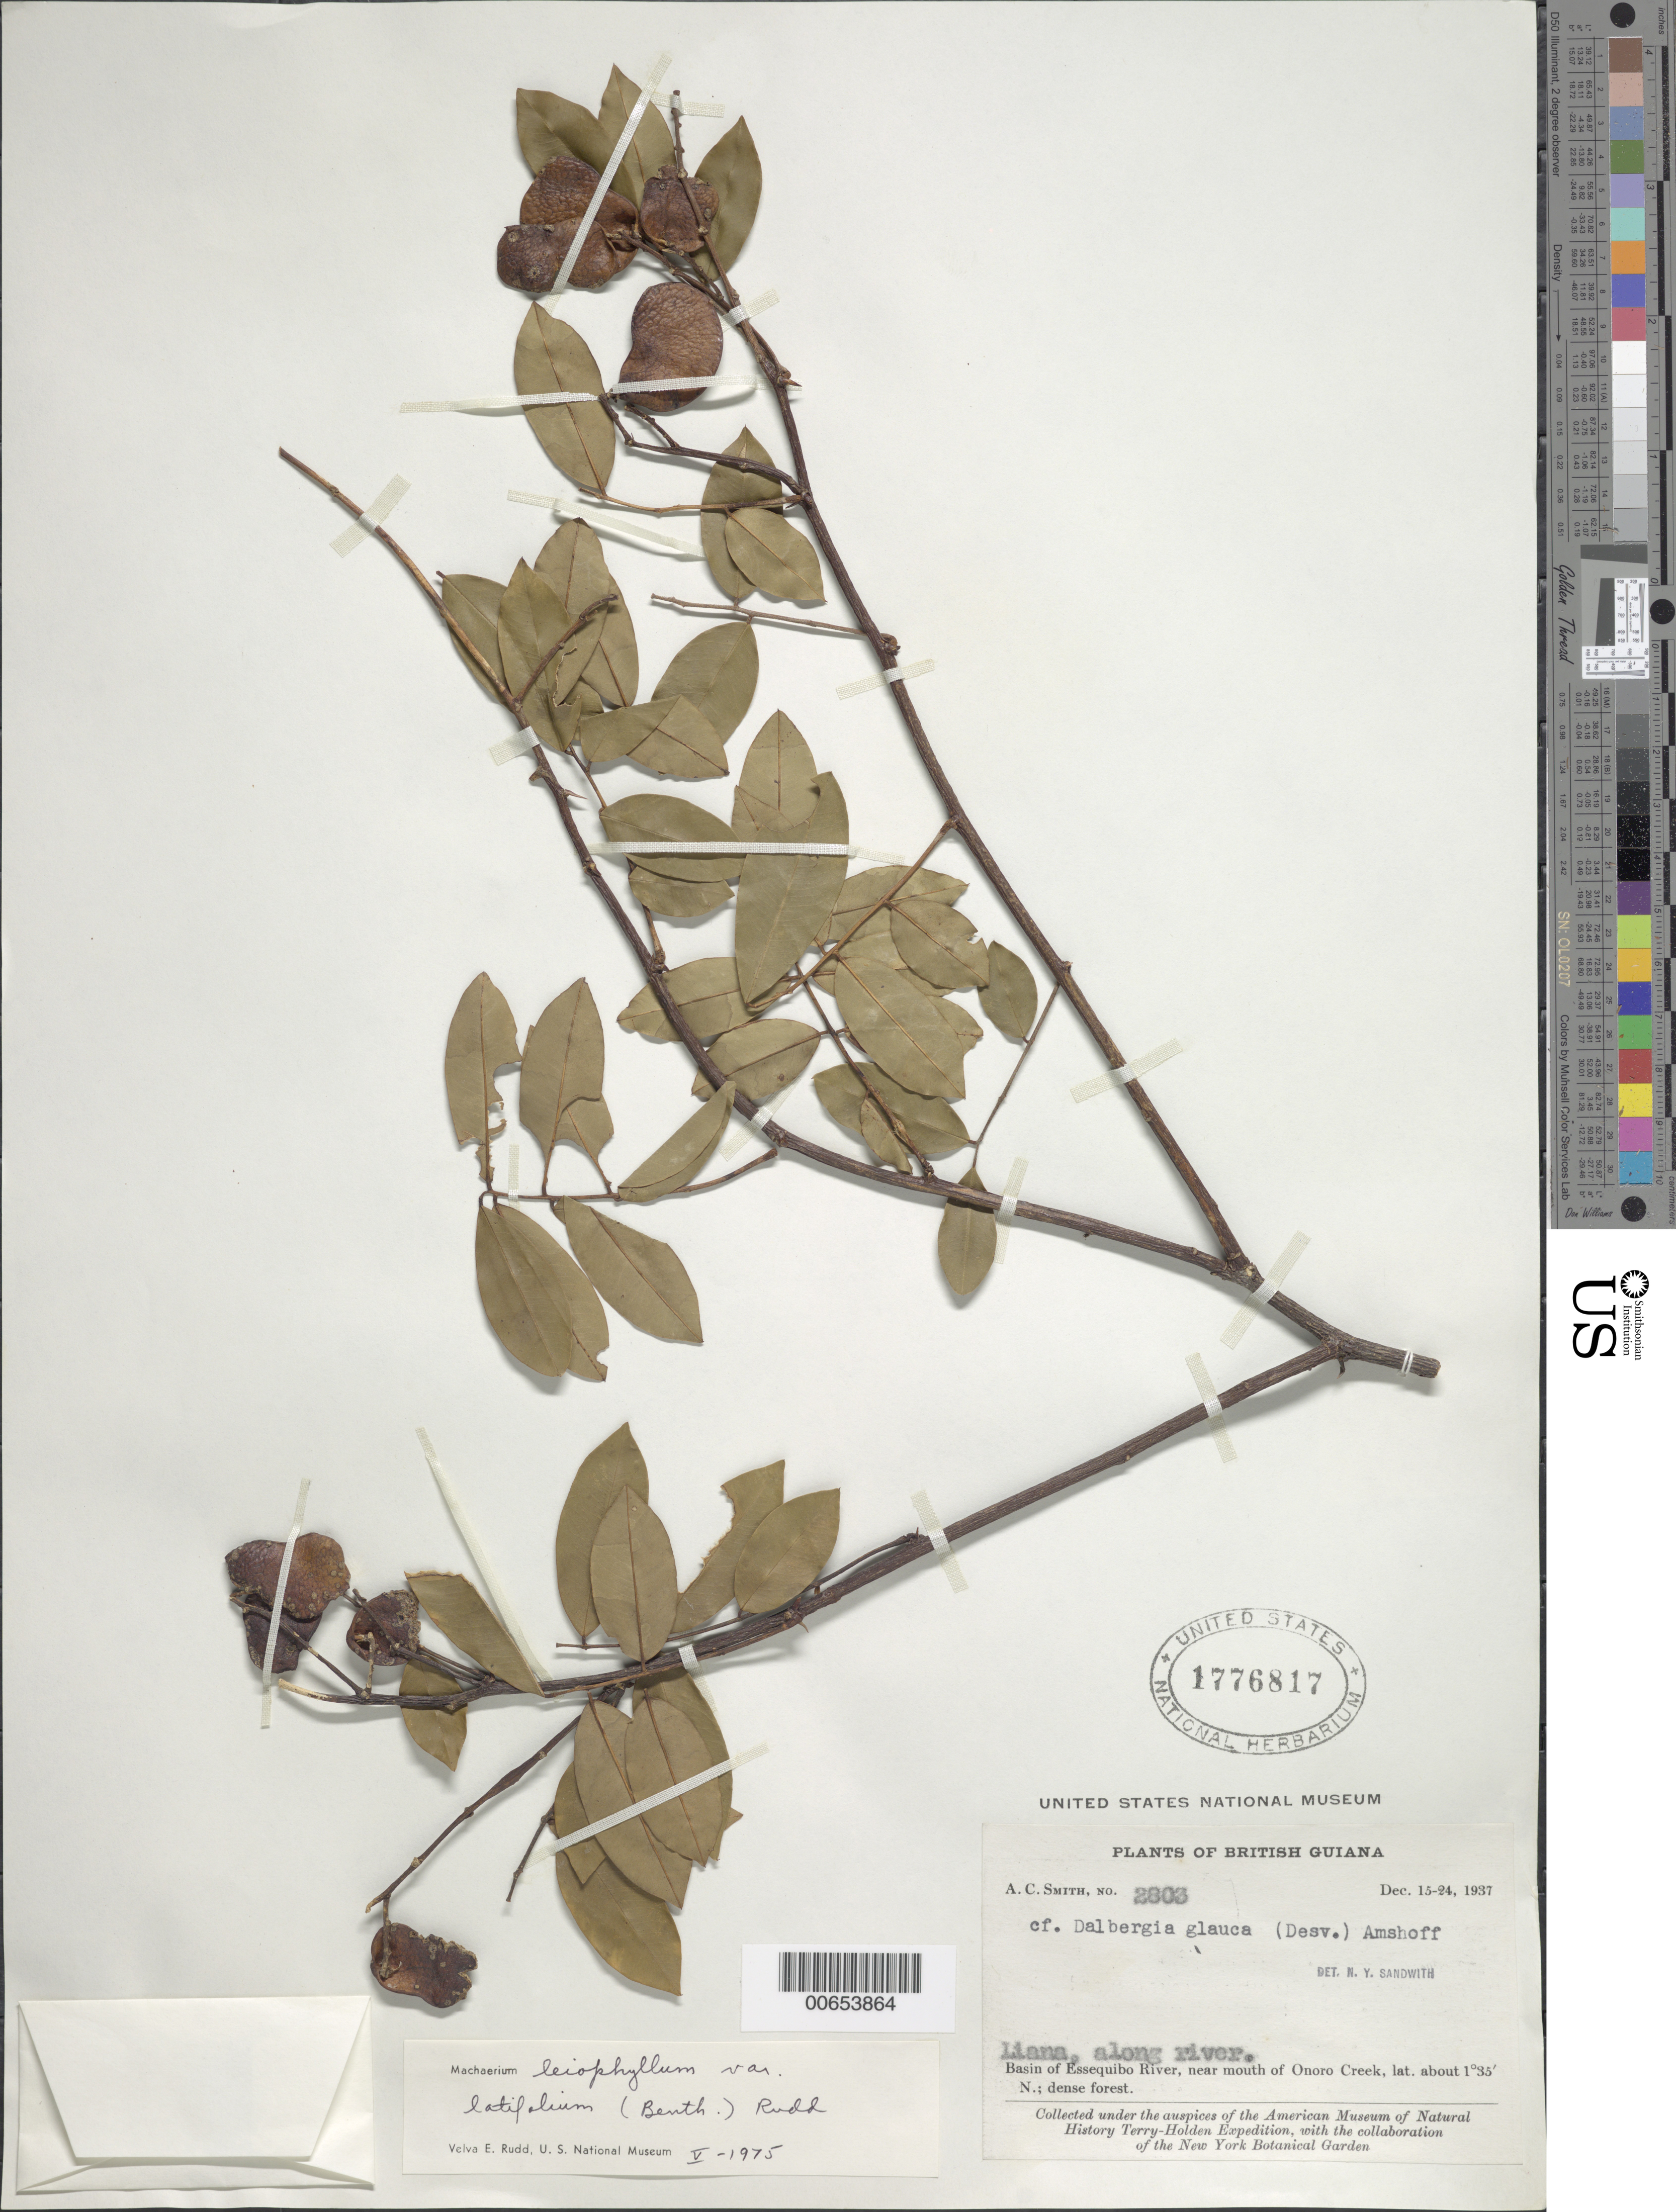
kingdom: Plantae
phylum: Tracheophyta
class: Magnoliopsida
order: Fabales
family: Fabaceae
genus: Machaerium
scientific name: Machaerium leiophyllum var. latifolium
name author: (Benth.) Rudd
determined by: Rudd, V. E.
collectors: A. C. Smith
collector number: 2803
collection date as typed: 15-Dec-37 to 24-Dec-37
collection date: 1937-12-15/1937-12-24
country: Guyana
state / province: U. Takutu-U. Essequibo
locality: Onoro Creek (near mouth), Essequibo River basin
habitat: Dense forest; along river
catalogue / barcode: US 1776817